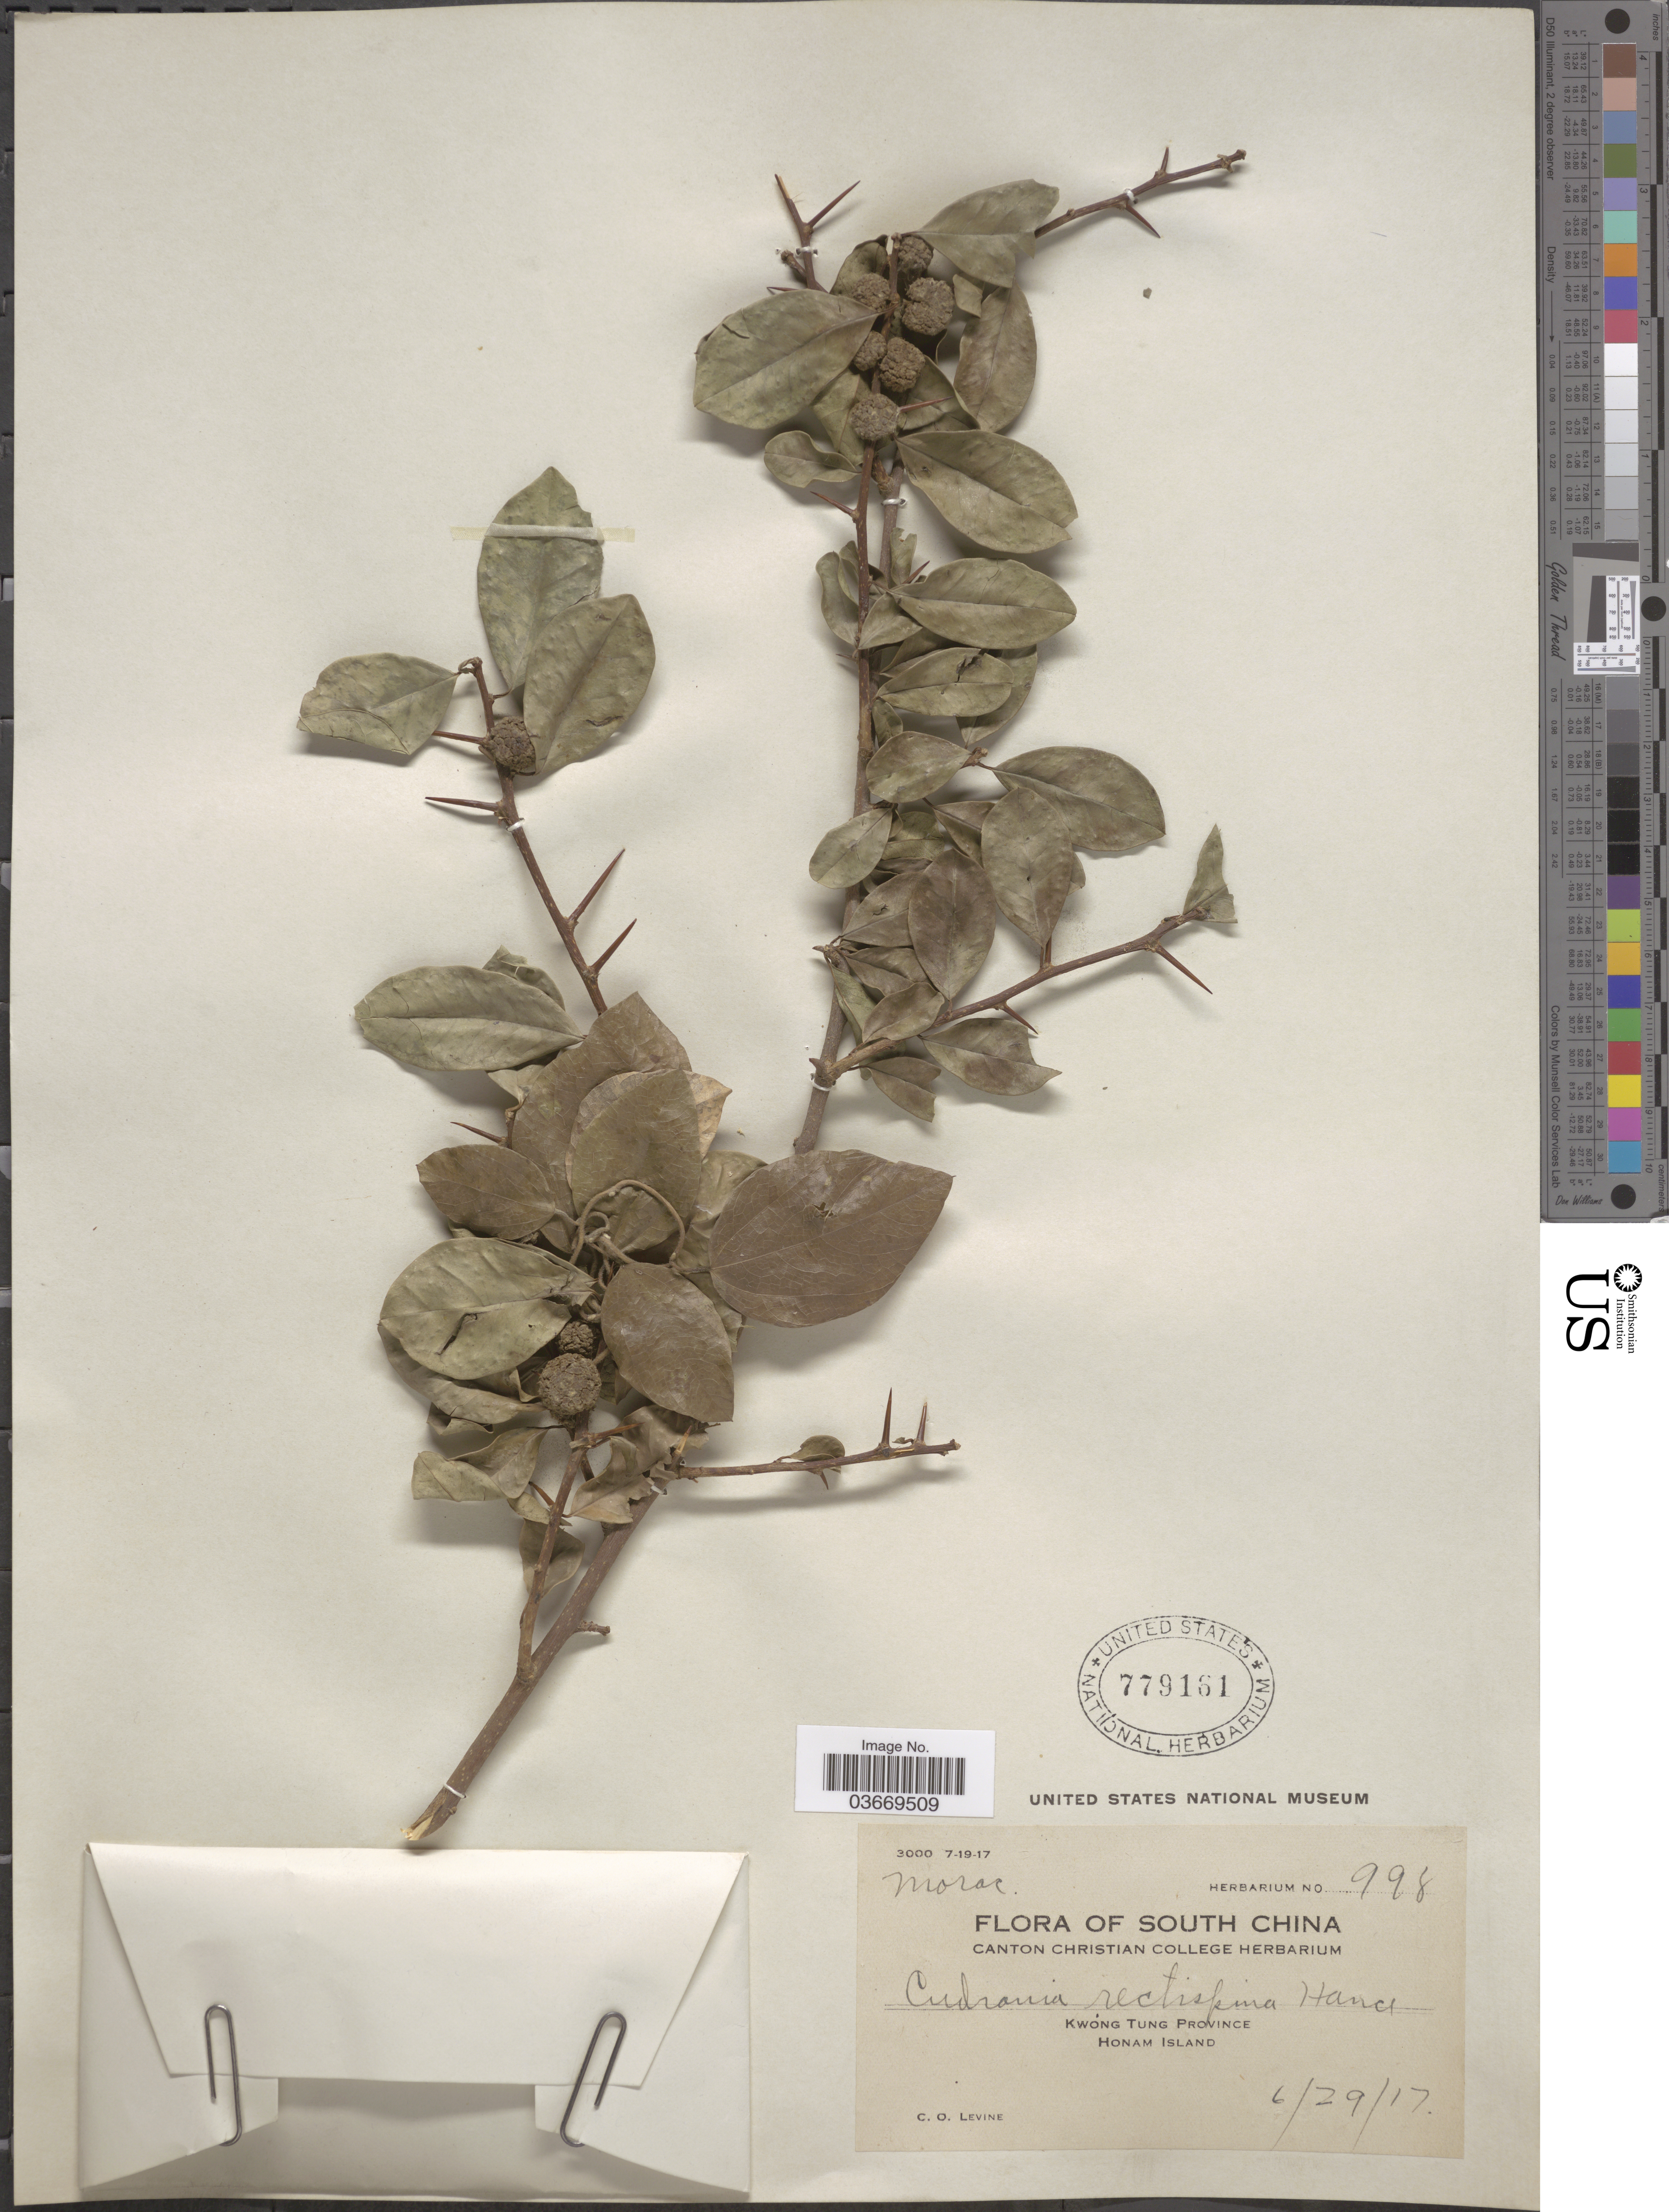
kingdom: Plantae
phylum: Tracheophyta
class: Magnoliopsida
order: Rosales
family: Moraceae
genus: Maclura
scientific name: Maclura cochinchinensis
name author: (Lour.) Corner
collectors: C. O. Levine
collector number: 998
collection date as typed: Transcribed d/m/y: 29/6/17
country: China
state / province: Guangdong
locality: South China. Kwong Tung Province, Honam Island.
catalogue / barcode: US 779161